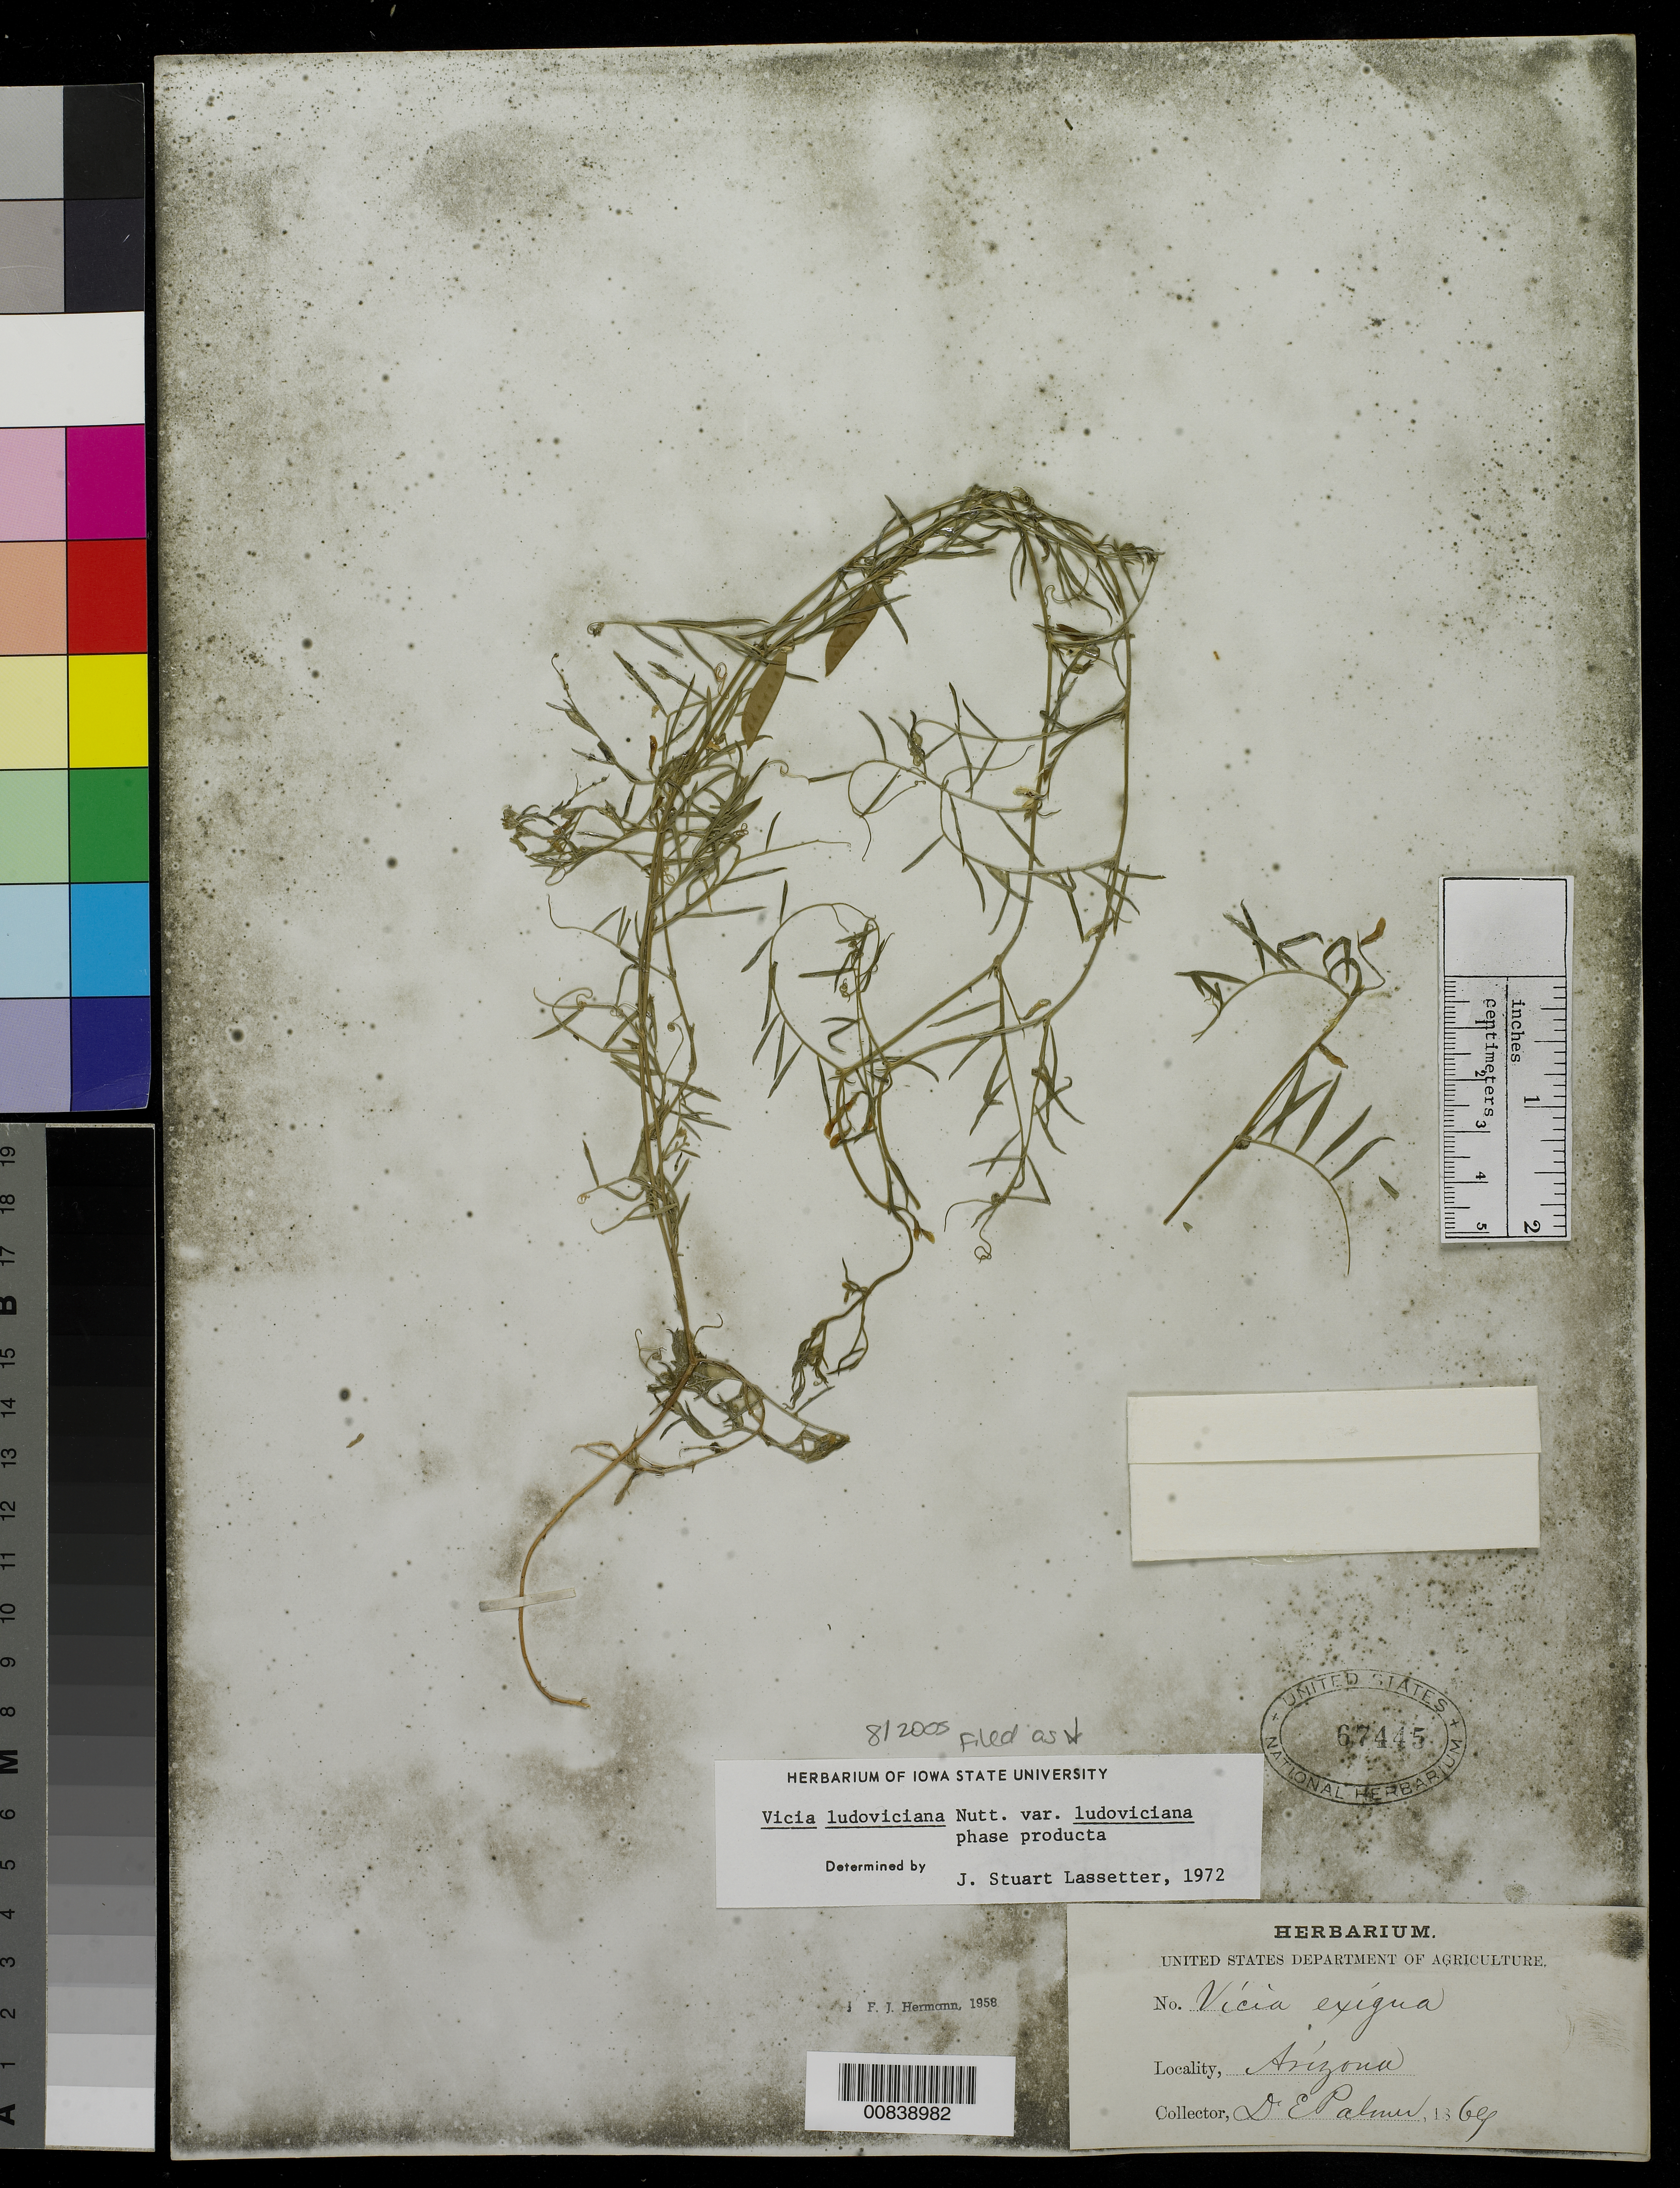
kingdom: Plantae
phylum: Tracheophyta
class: Magnoliopsida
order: Fabales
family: Fabaceae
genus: Vicia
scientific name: Vicia ludoviciana var. ludoviciana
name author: Nutt. ex Torr. & A. Gray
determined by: Lassetter, J. Stuart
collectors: E. Palmer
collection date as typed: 1869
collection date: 1869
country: United States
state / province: Arizona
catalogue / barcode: US 67445